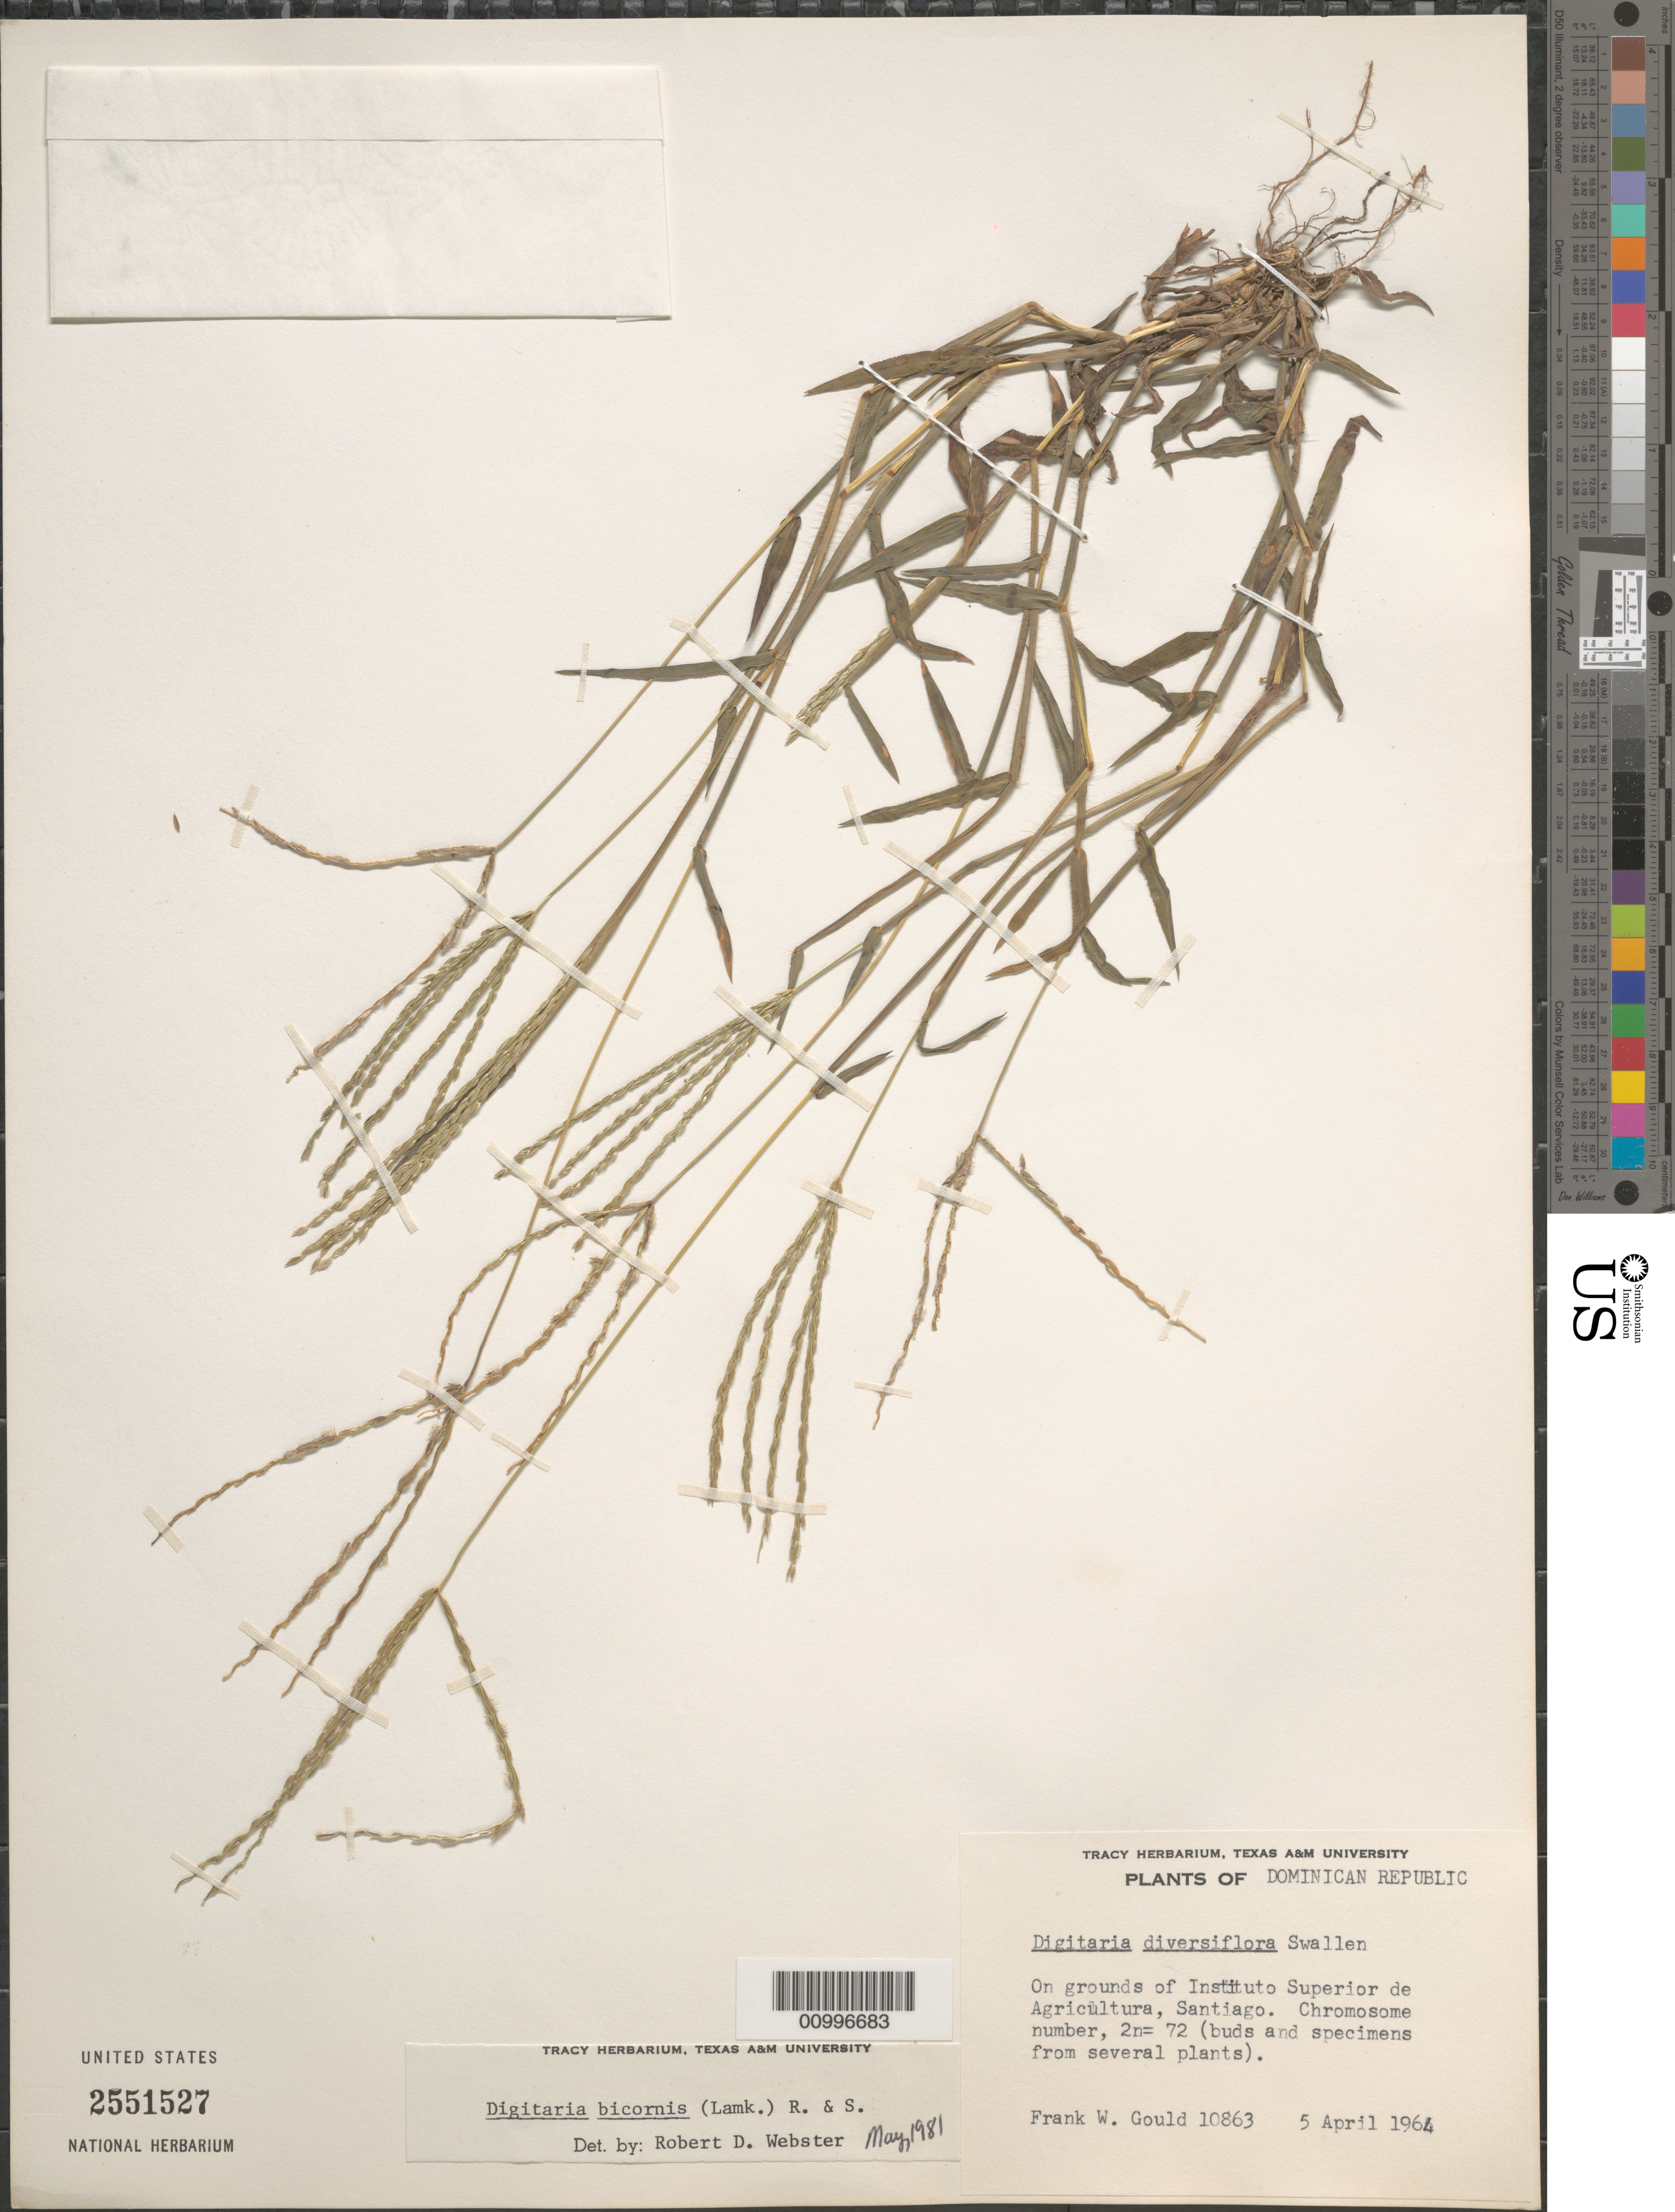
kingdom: Plantae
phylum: Tracheophyta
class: Liliopsida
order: Poales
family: Poaceae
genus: Digitaria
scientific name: Digitaria bicornis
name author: (Lam.) Roem. & Schult.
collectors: F. W. Gould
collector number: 10863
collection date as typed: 05 Apr 1964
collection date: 1964-04-05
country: Dominican Republic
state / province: Santiago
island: Hispaniola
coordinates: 0 N, 0 E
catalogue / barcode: US 2551527